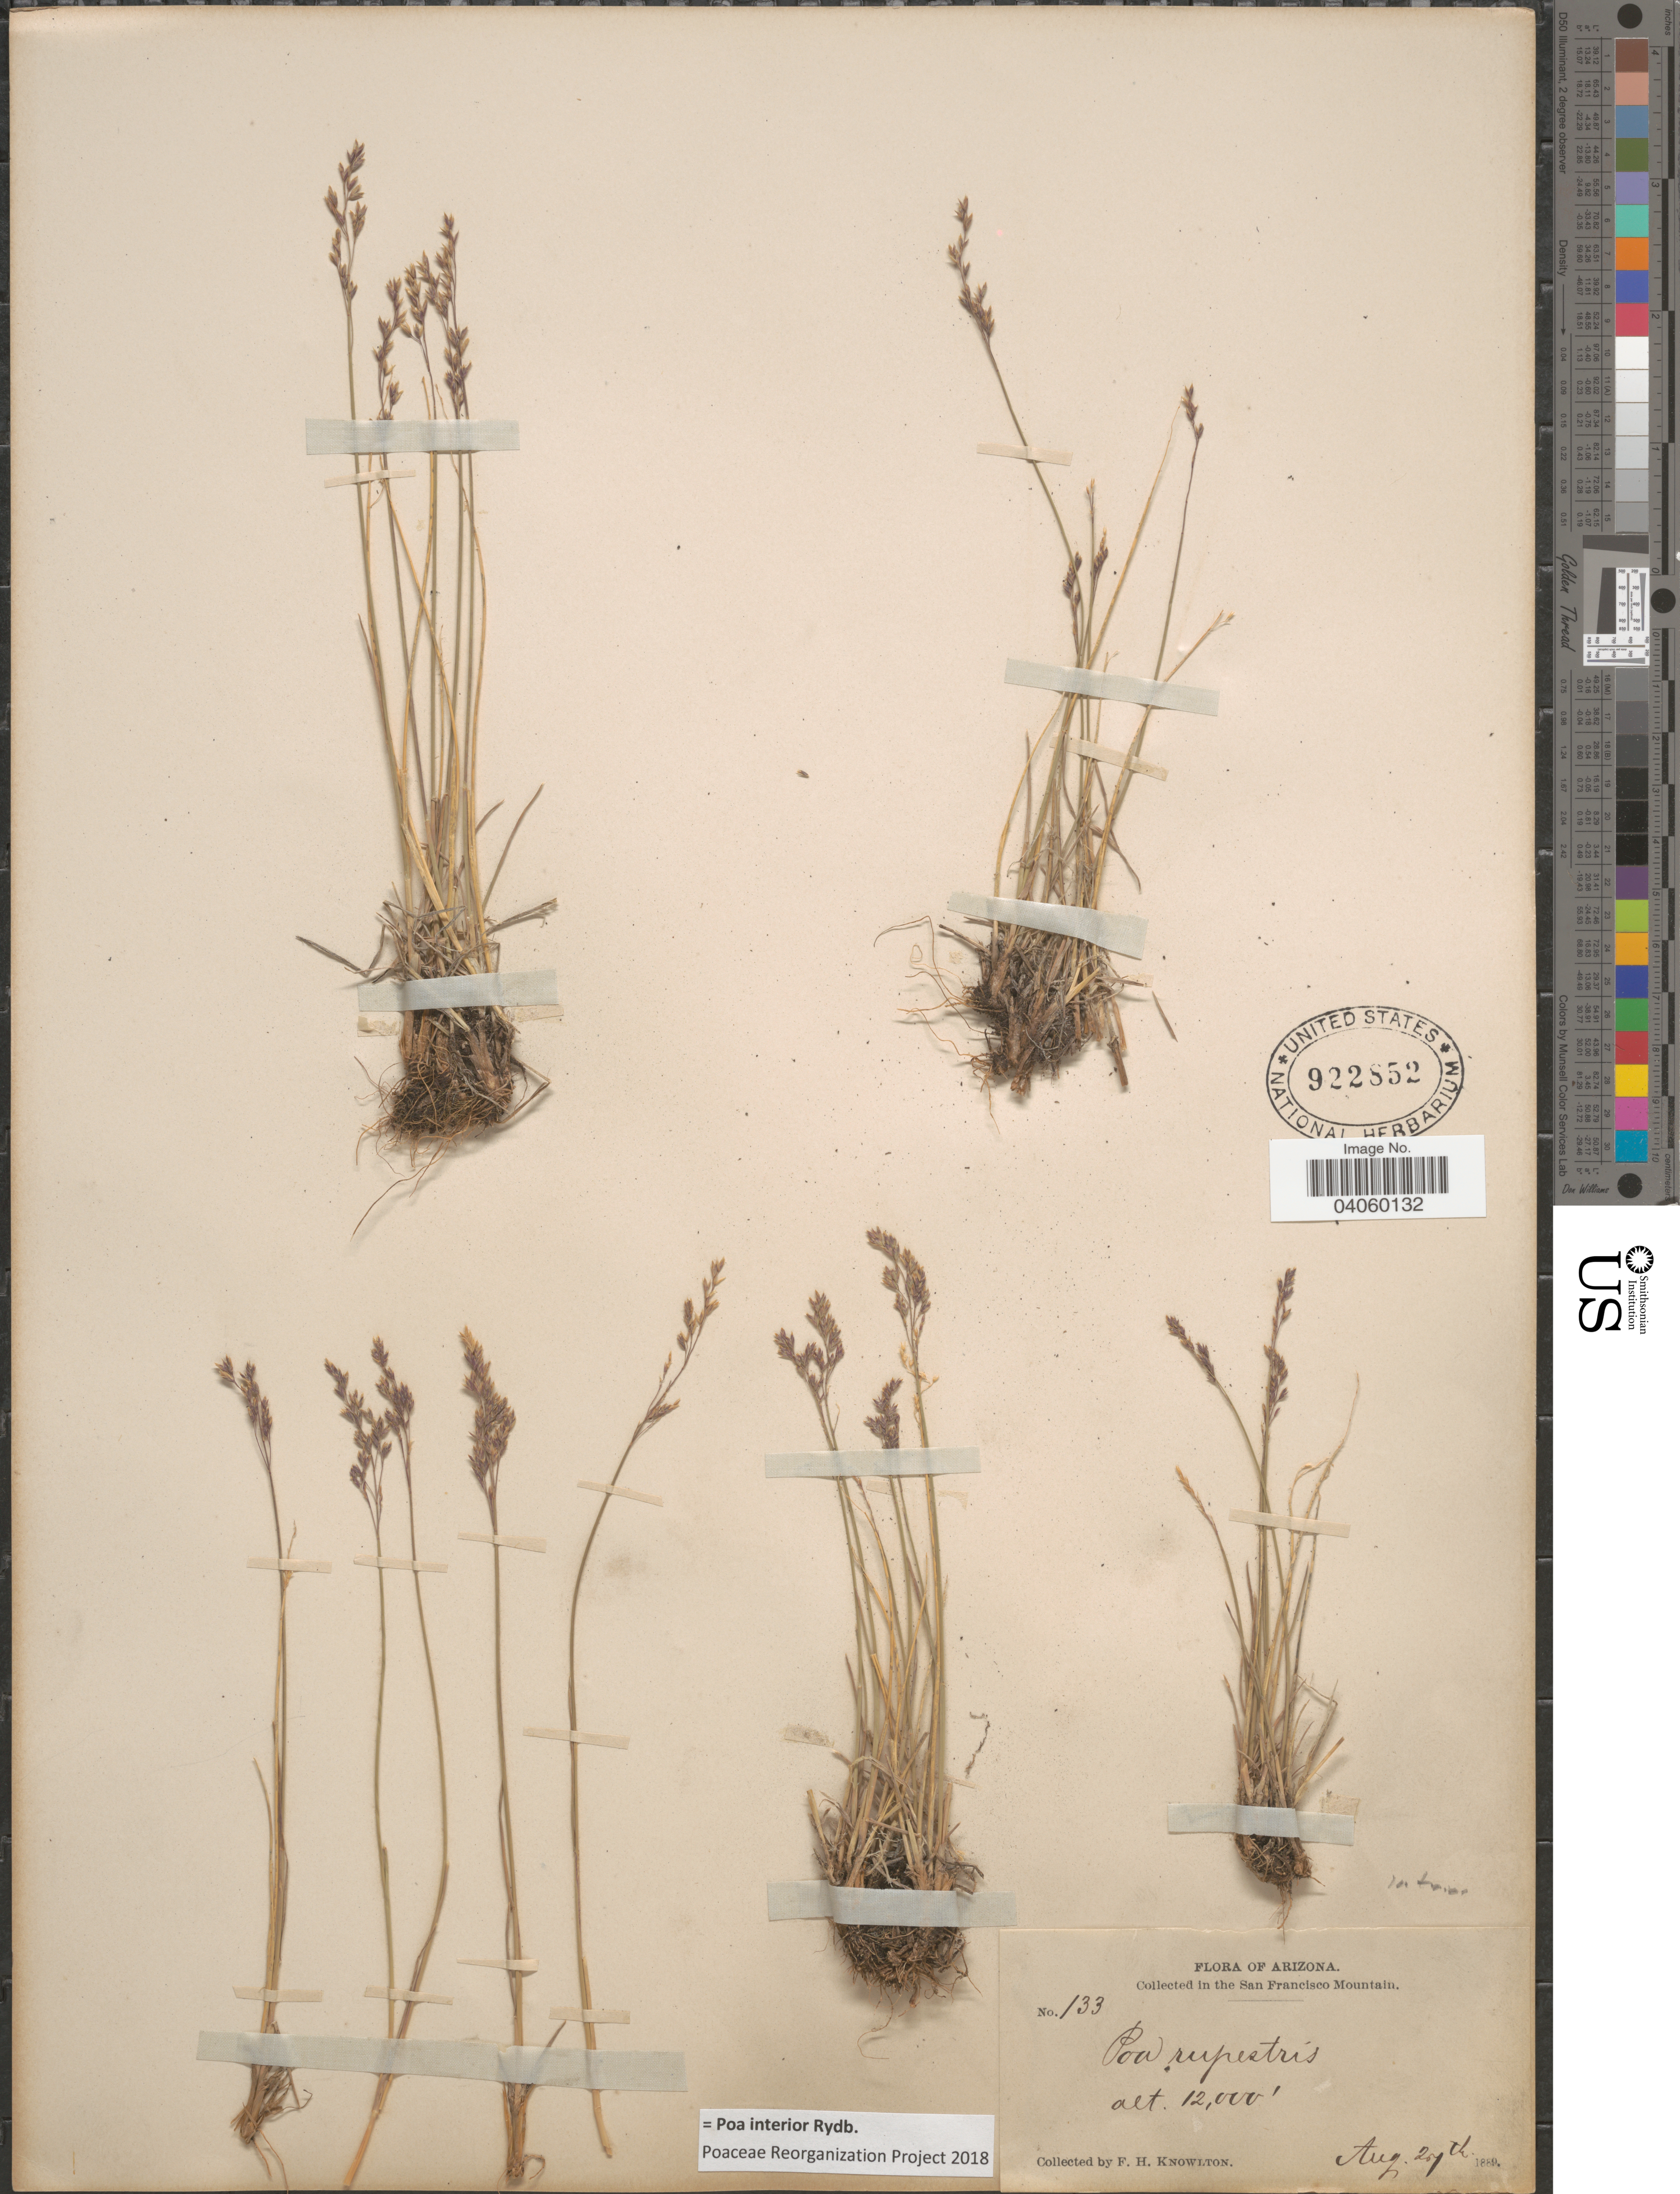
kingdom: Plantae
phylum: Tracheophyta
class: Liliopsida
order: Poales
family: Poaceae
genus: Poa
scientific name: Poa interior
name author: Rydb.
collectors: F. H. Knowlton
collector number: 133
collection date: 1889-08-27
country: United States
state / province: Arizona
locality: In the San Francisco Mountain.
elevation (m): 3658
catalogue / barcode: US 922852